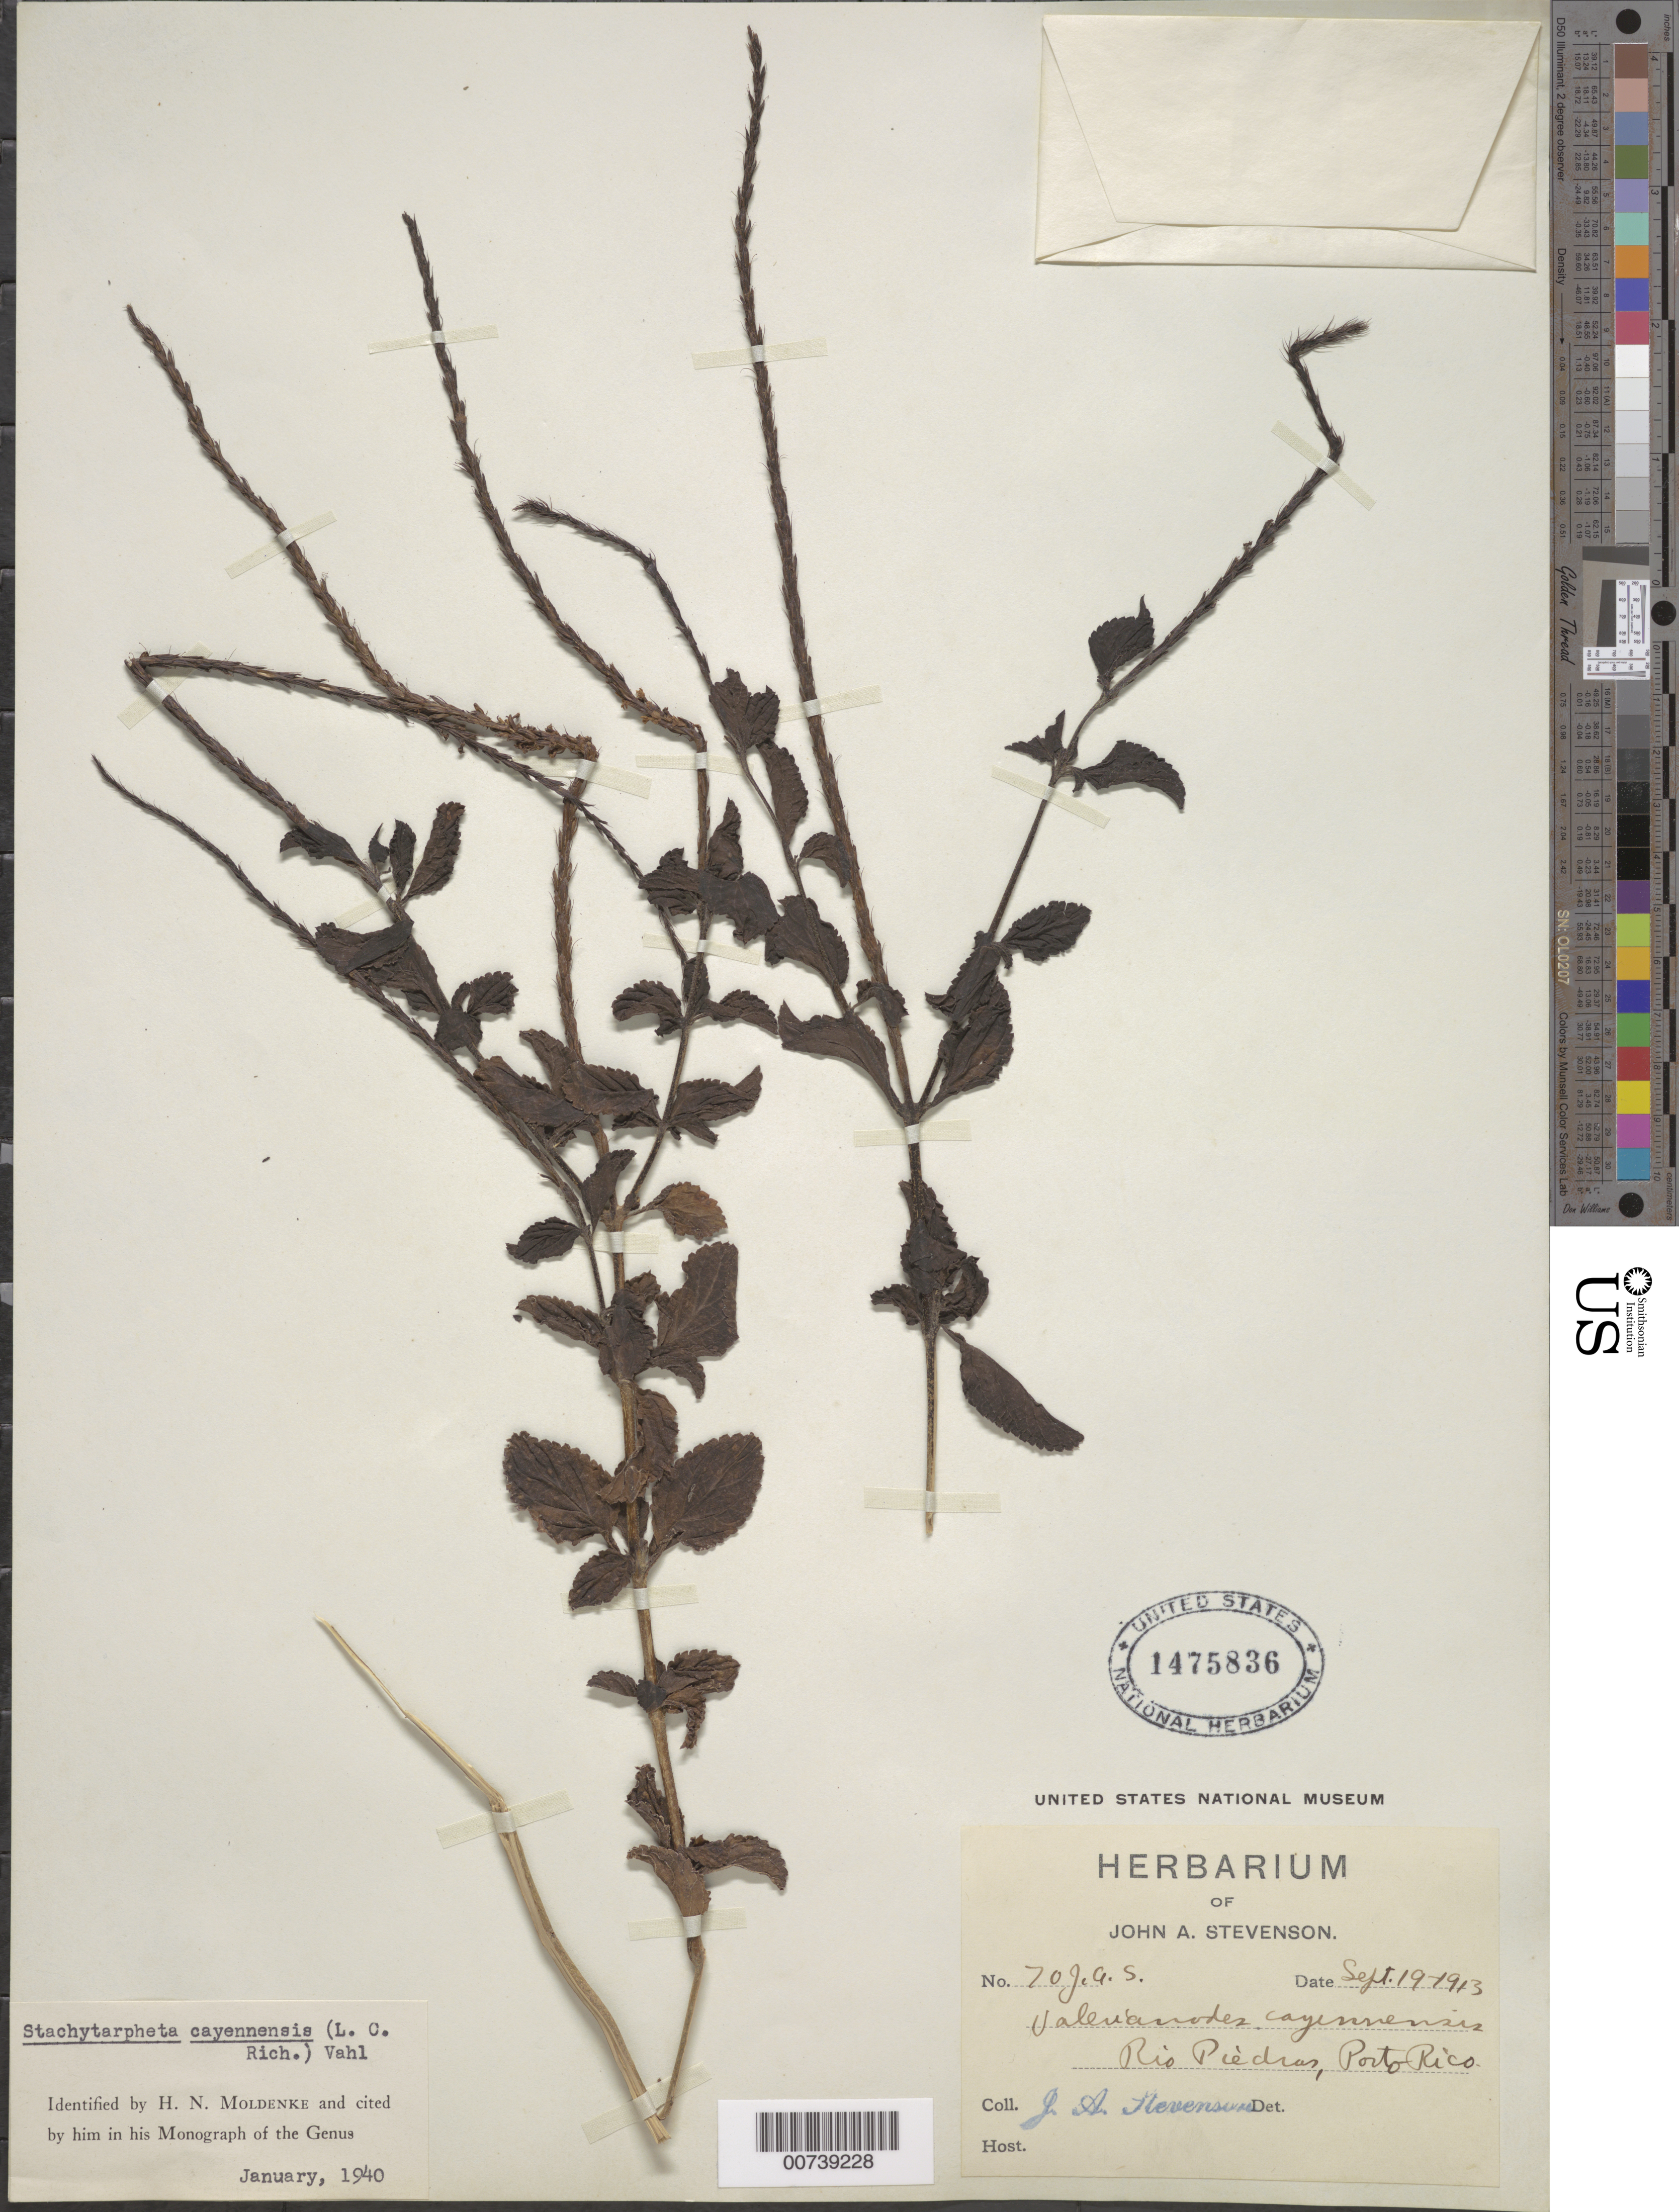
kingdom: Plantae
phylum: Tracheophyta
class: Magnoliopsida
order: Lamiales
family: Verbenaceae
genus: Stachytarpheta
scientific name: Stachytarpheta cayennensis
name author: (Rich.) Vahl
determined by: Moldenke, H. N.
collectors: J. Stevenson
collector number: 70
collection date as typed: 19 Sep 1913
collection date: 1913-09-19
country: Puerto Rico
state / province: San Juan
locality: Río Piedras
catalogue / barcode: US 1475836